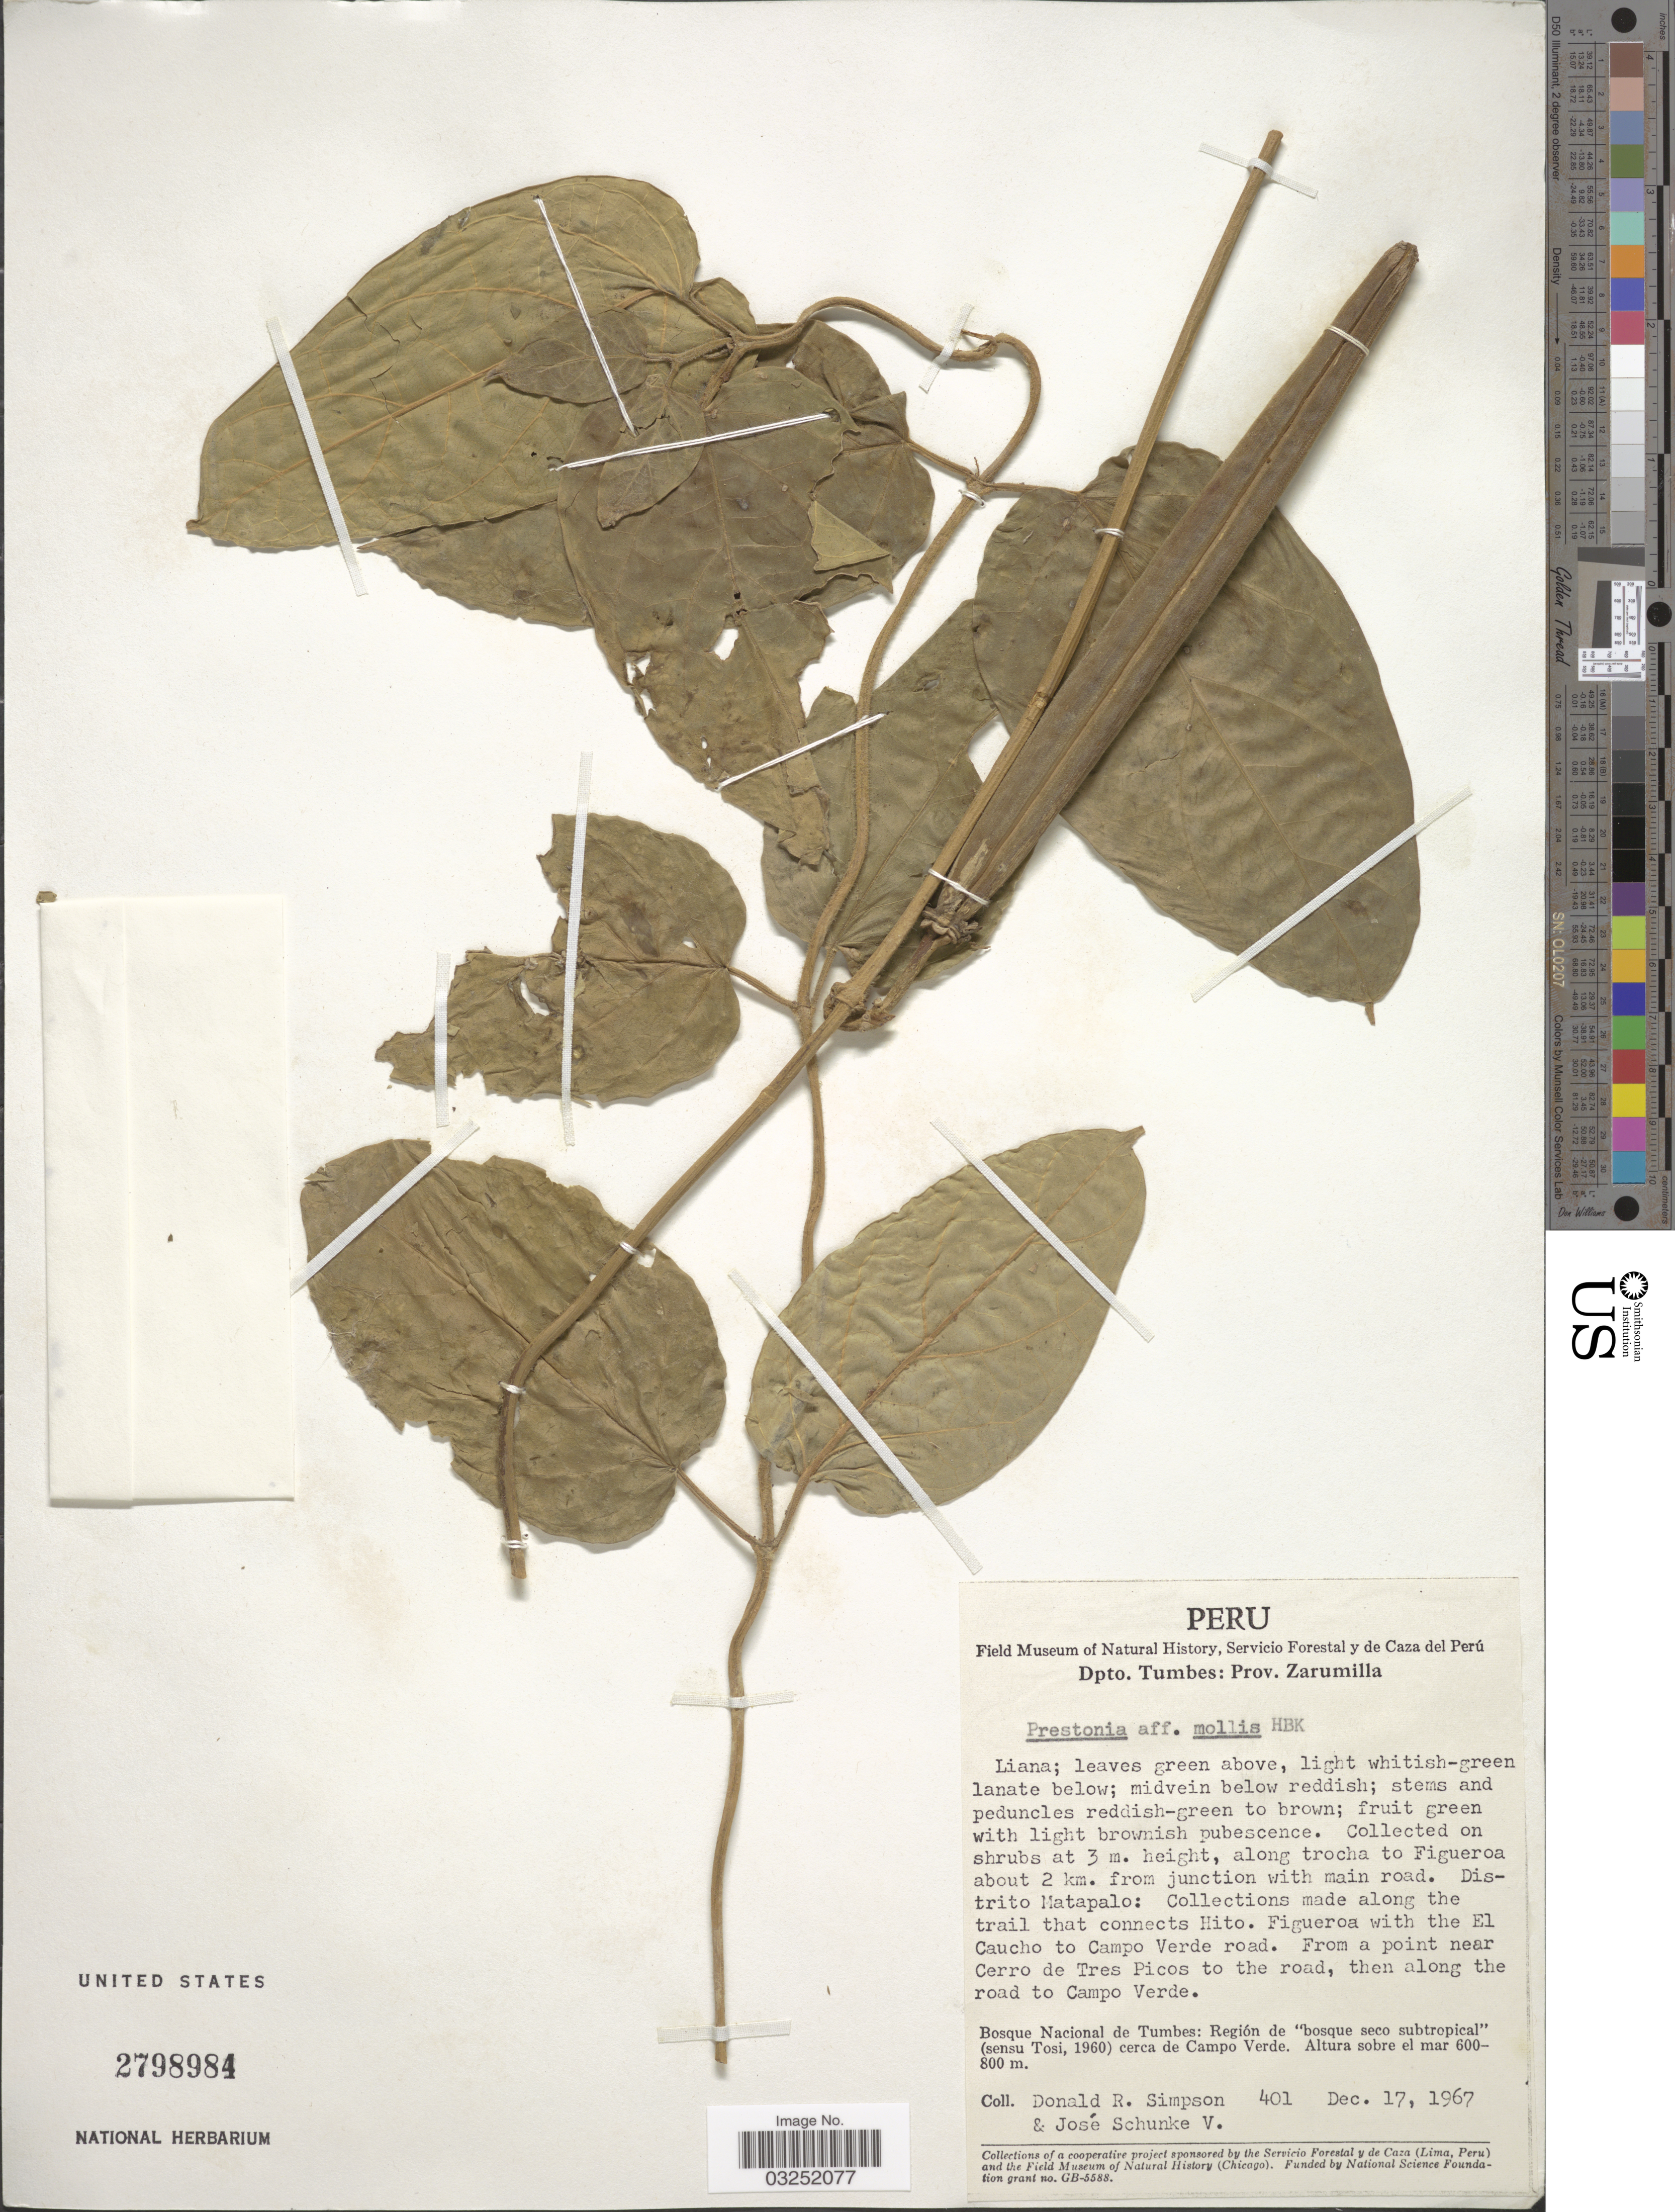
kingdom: Plantae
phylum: Tracheophyta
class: Magnoliopsida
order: Gentianales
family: Apocynaceae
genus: Prestonia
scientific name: Prestonia mollis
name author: Kunth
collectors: D. R. Simpson & J. Schunke Vigo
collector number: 401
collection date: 1967-12-17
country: Peru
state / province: Tumbes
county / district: Zarumilla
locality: Dpto. Tumbes: Prov. Zarumilla, Along trocha to Figueroa about 2 km. from junction with main road, Distrito Matapalo: Collections made along the trail that connects Hito, Figueroa with the El Caucho to Campo Verde road, From a point near Cerro de Tres Picos to the road, then along the road to Campo Verde, Bosque Nacional de Tumbes: Región de "bosque seco subtropical" (sensu Tosi, 1960) cerca de Campo Verde.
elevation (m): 600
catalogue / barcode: US 2798984